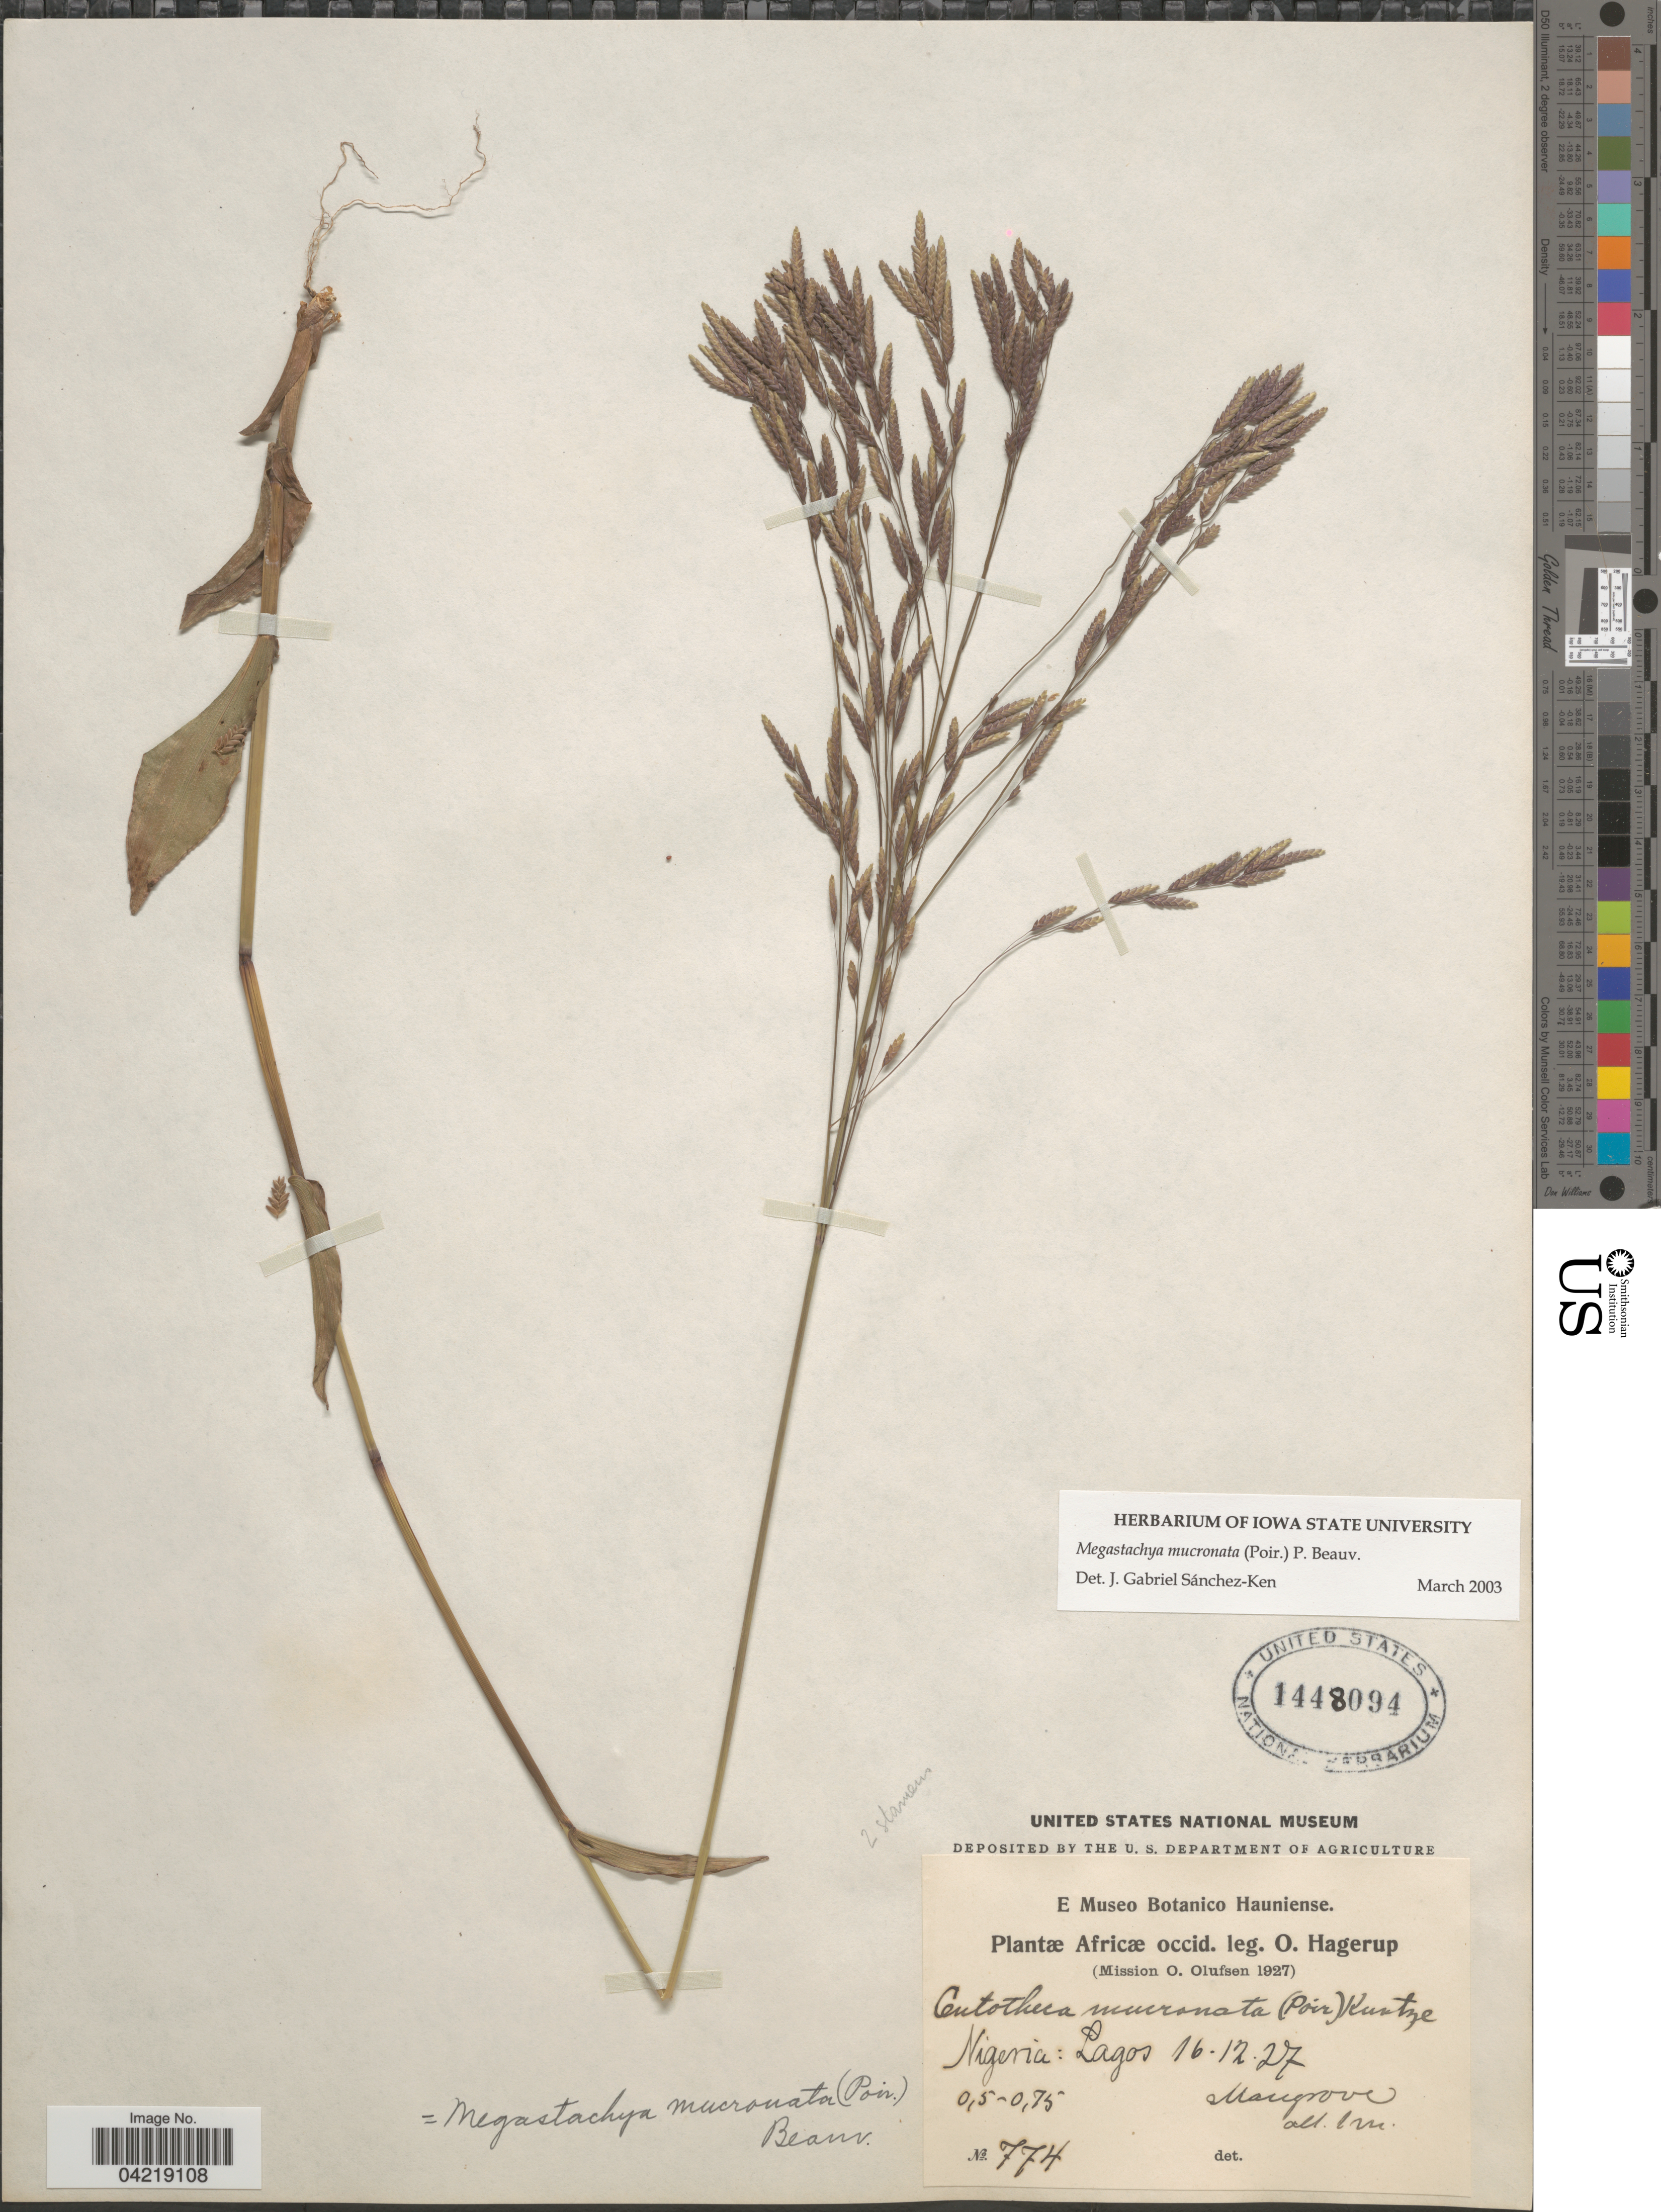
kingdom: Plantae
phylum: Tracheophyta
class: Liliopsida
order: Poales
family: Poaceae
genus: Megastachya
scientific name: Megastachya mucronata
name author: (Poir.) P. Beauv.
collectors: O. Hagerup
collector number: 774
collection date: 1927-12-16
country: Nigeria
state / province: Lagos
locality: Africæ occid. Mangrove.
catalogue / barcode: US 1448094